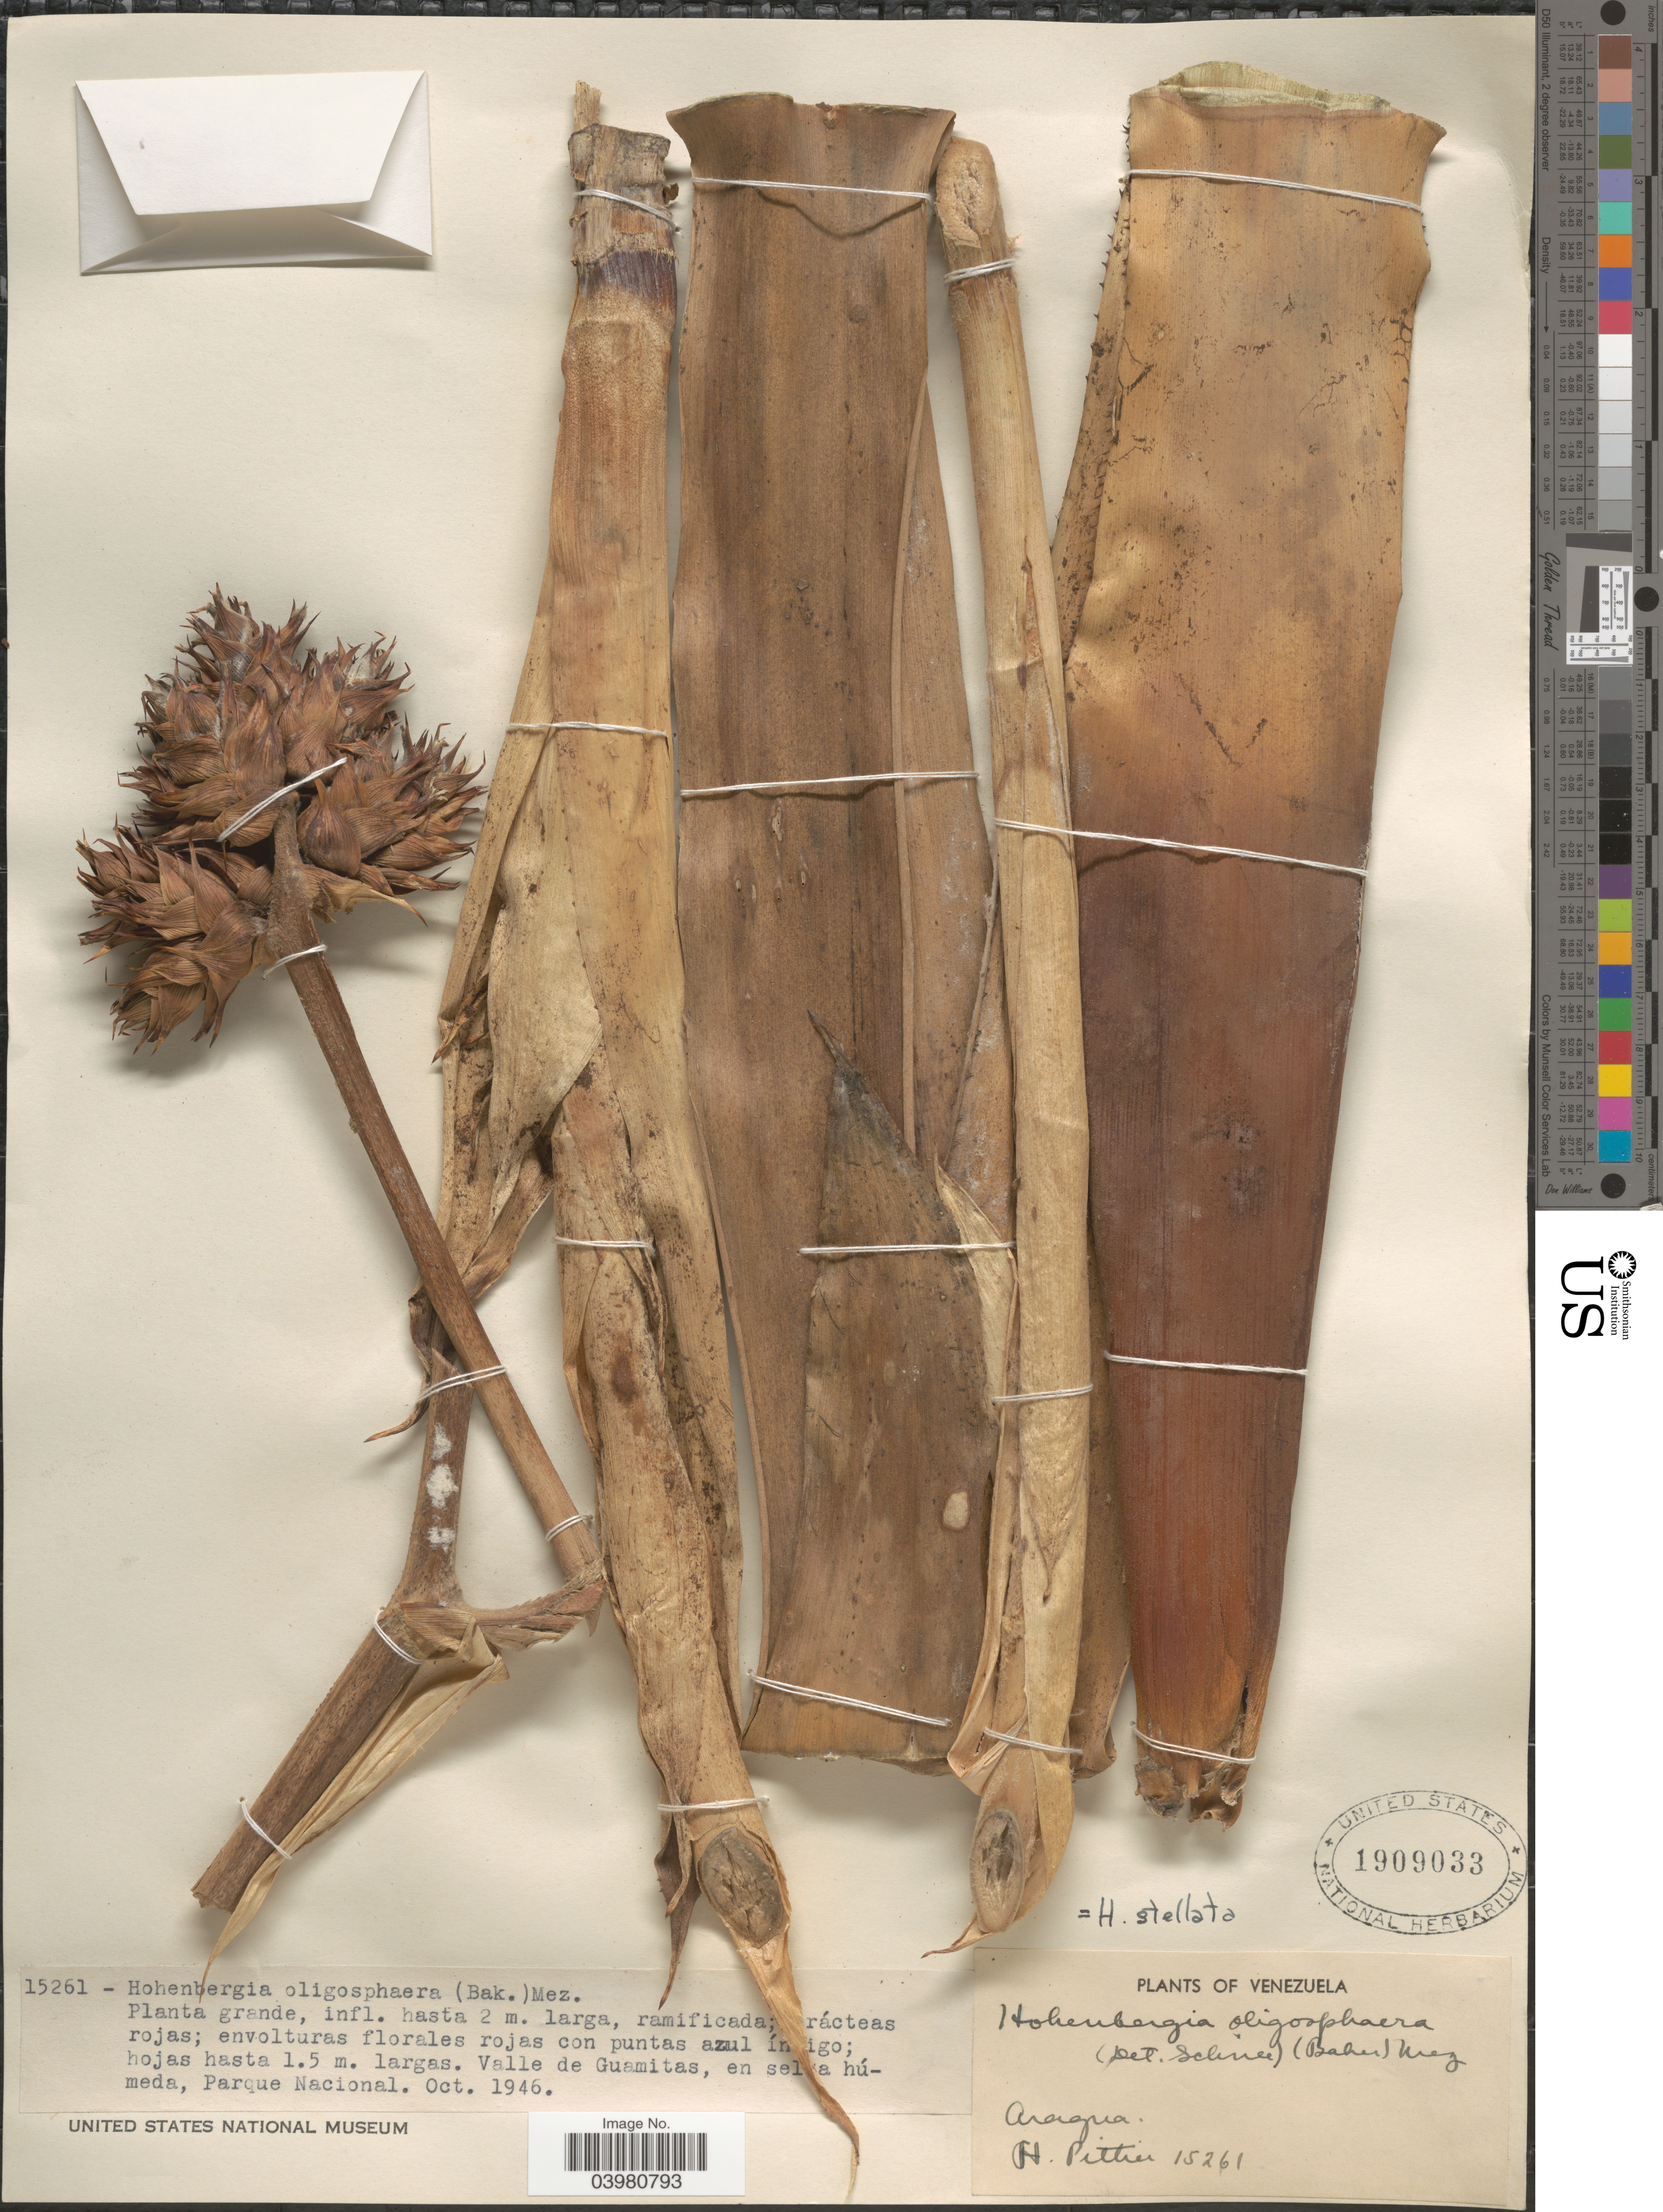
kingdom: Plantae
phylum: Tracheophyta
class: Liliopsida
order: Poales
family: Bromeliaceae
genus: Hohenbergia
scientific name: Hohenbergia stellata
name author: Schult. & Schult. f.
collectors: H. F. Pittier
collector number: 15261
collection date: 1946-10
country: Venezuela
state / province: Aragua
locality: Valle de Guamitas, en selva húmeda, Parque Nacional.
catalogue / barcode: US 1909033